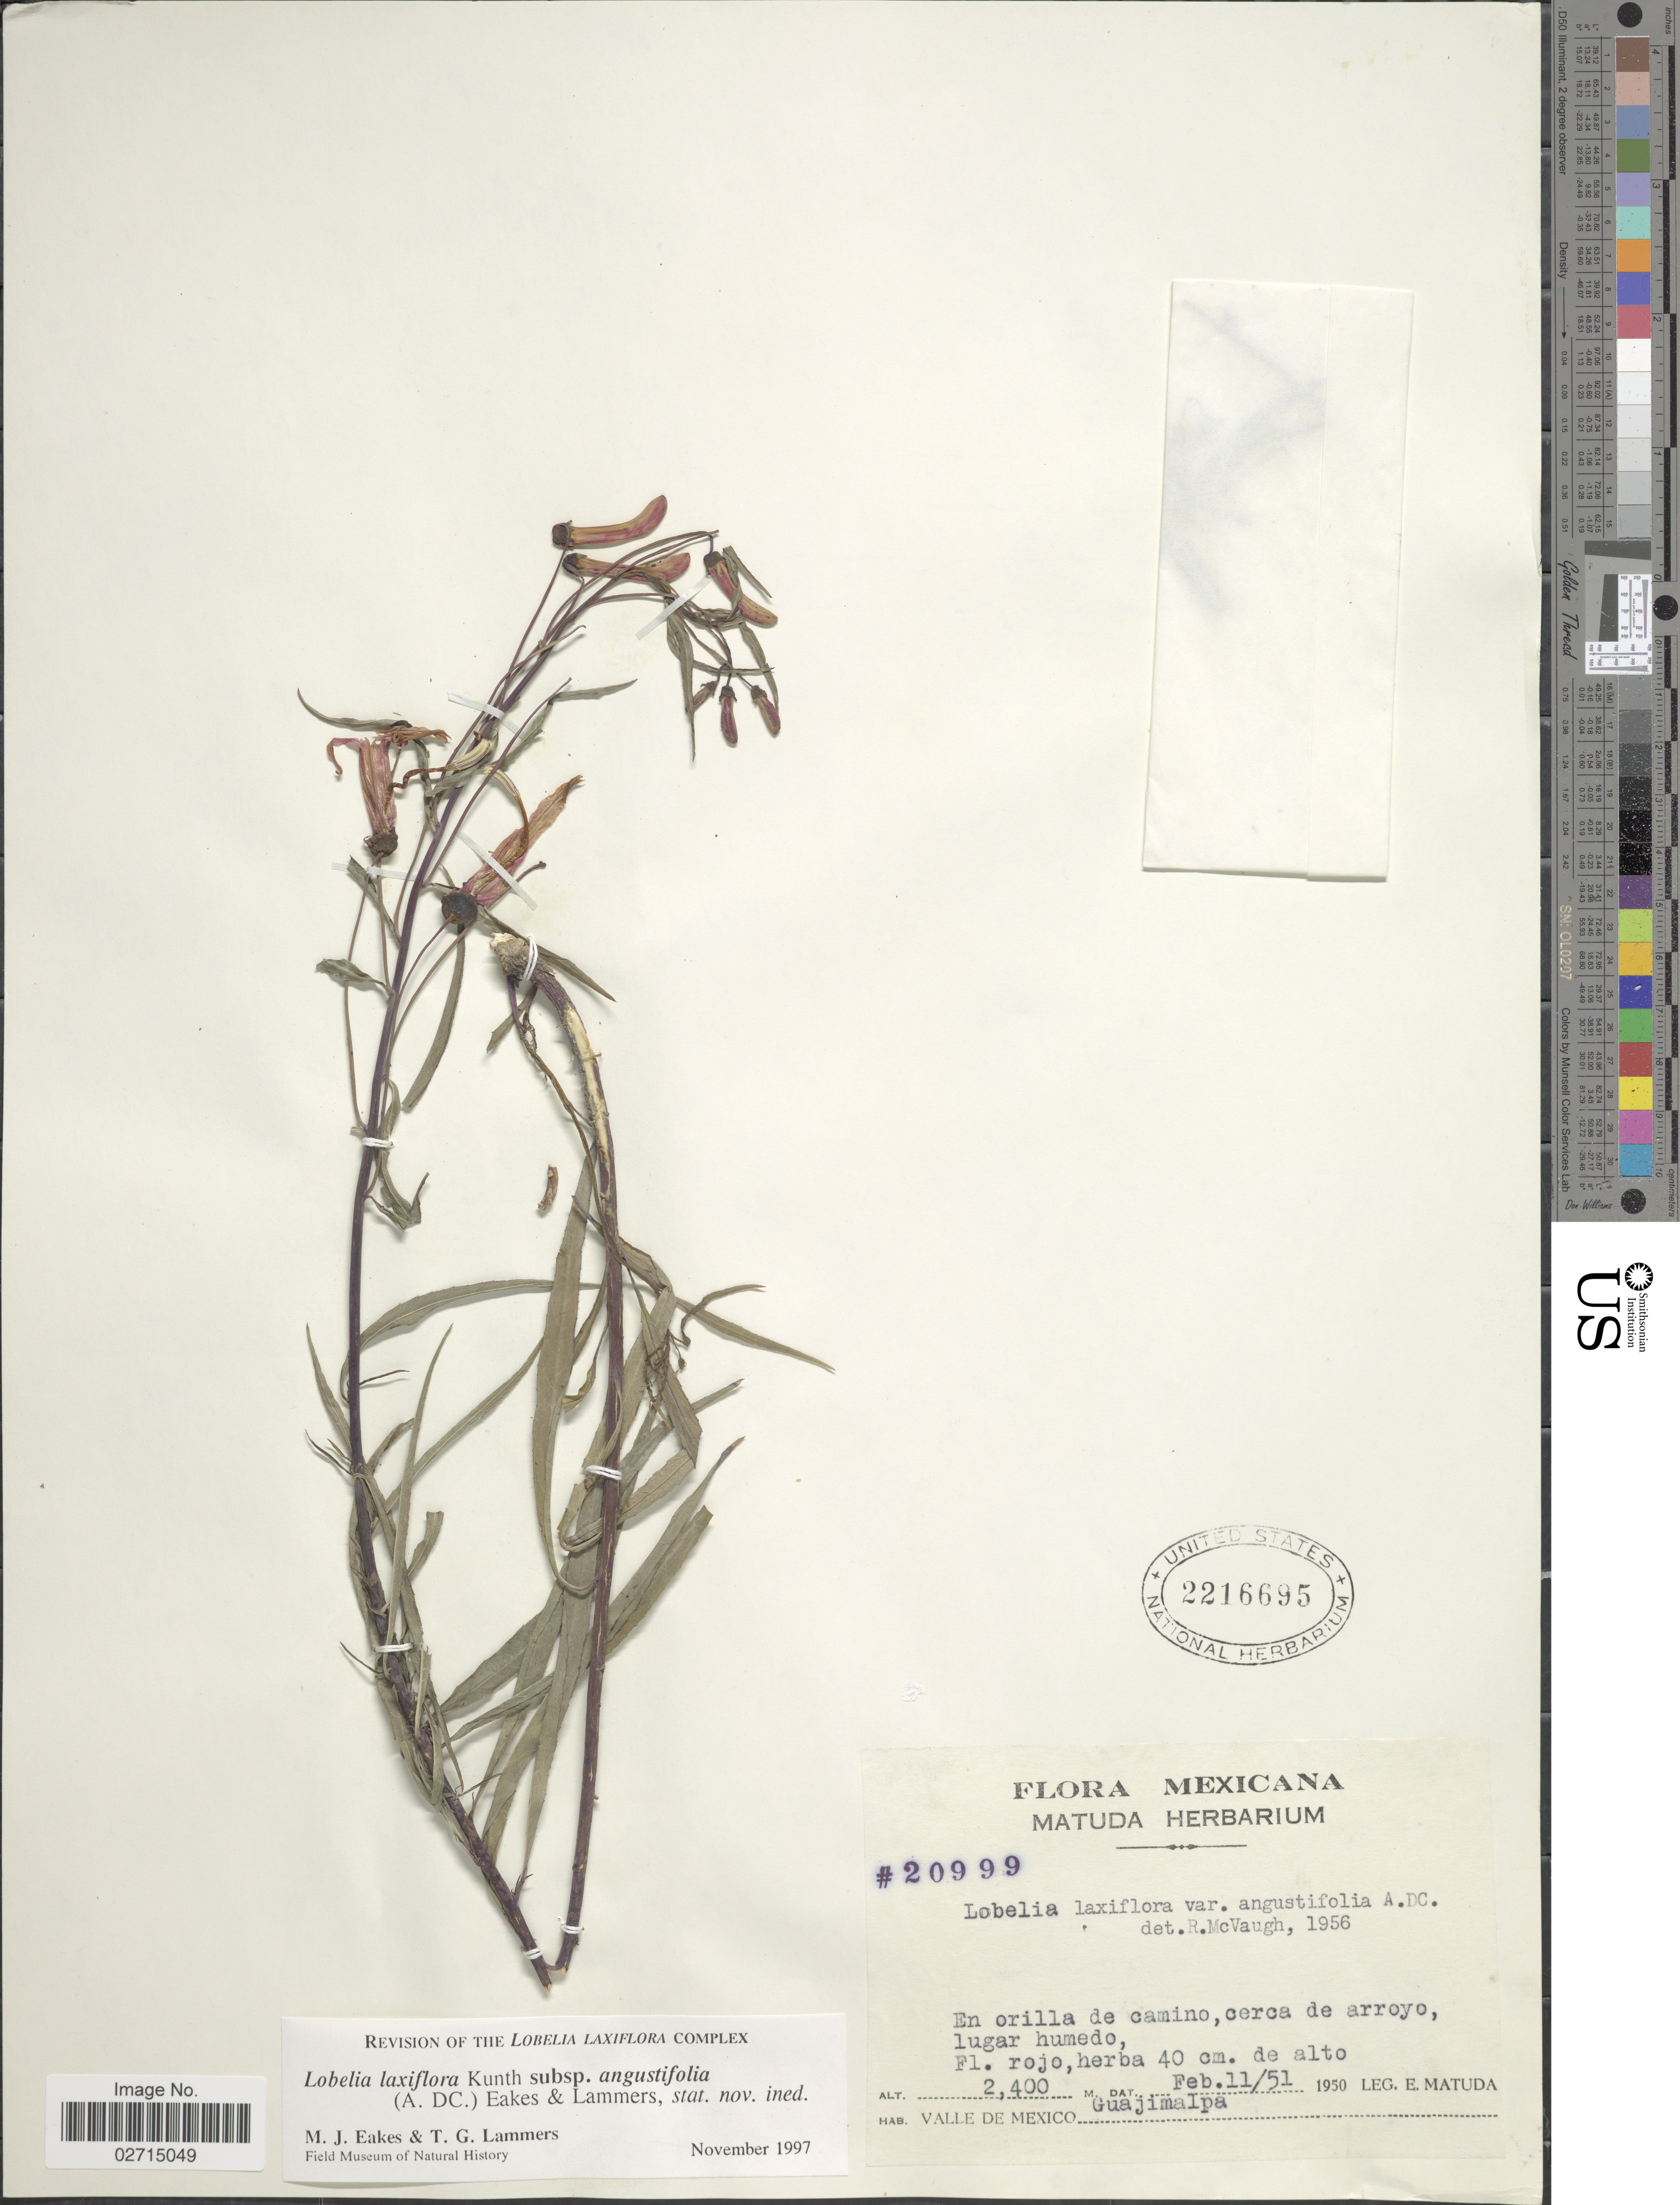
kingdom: Plantae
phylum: Tracheophyta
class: Magnoliopsida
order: Asterales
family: Campanulaceae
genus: Leptocodon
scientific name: Leptocodon laxiflora var. angustifolia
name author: A. DC.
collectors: E. Matuda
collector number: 20999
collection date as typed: Transcribed d/m/y: 22/2/51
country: Mexico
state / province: México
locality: En orilla de camino, cerca de arroyo, lugar humedo, Valle de Mexico, Guajimalpa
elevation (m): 2400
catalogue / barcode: US 2216695